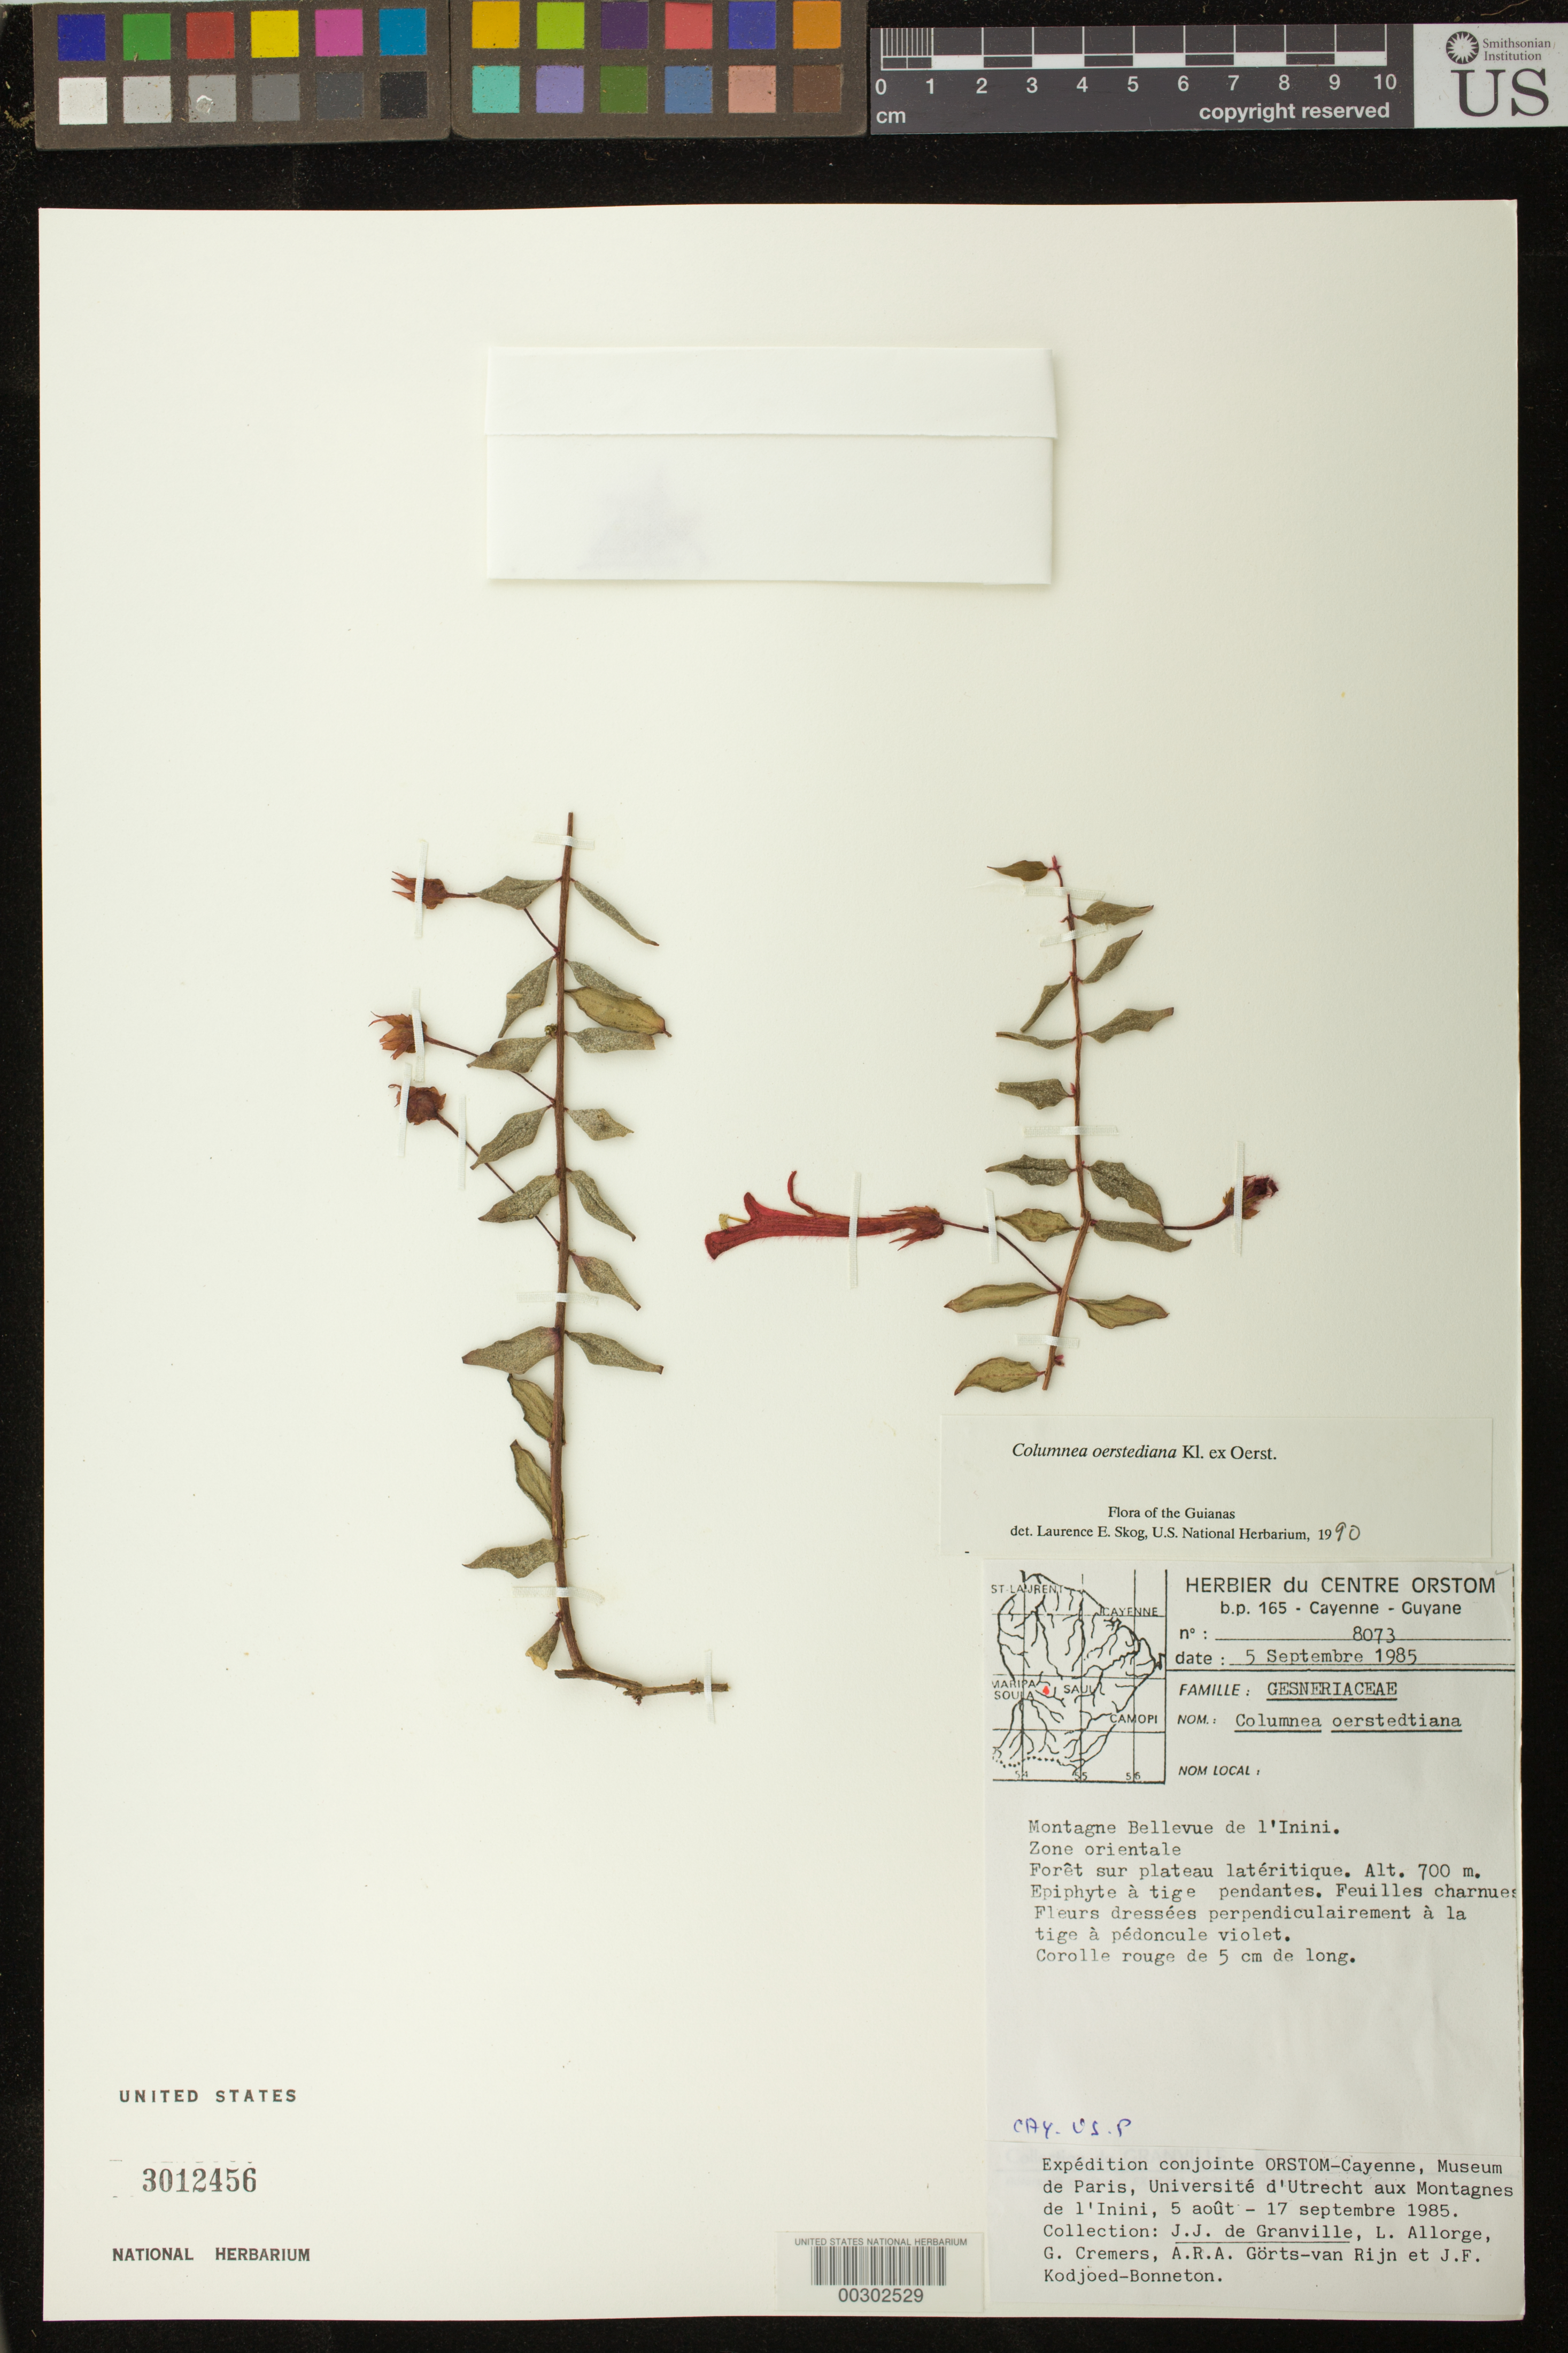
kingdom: Plantae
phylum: Tracheophyta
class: Magnoliopsida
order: Lamiales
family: Gesneriaceae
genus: Columnea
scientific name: Columnea oerstediana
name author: Klotzsch ex Oerst.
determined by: Skog, Laurence E.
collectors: J.-J. de Granville, L. Allorge, G. Cremers, A. .R. A. Görts-van Rijn & J. Kodjoed-Bonneton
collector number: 8073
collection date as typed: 05 Sep 1985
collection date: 1985-09-05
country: French Guiana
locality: Montagnes Bellevue de l'Inini, zone orientale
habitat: Forêt sur plateau latéritique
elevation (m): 700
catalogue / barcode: US 3012456